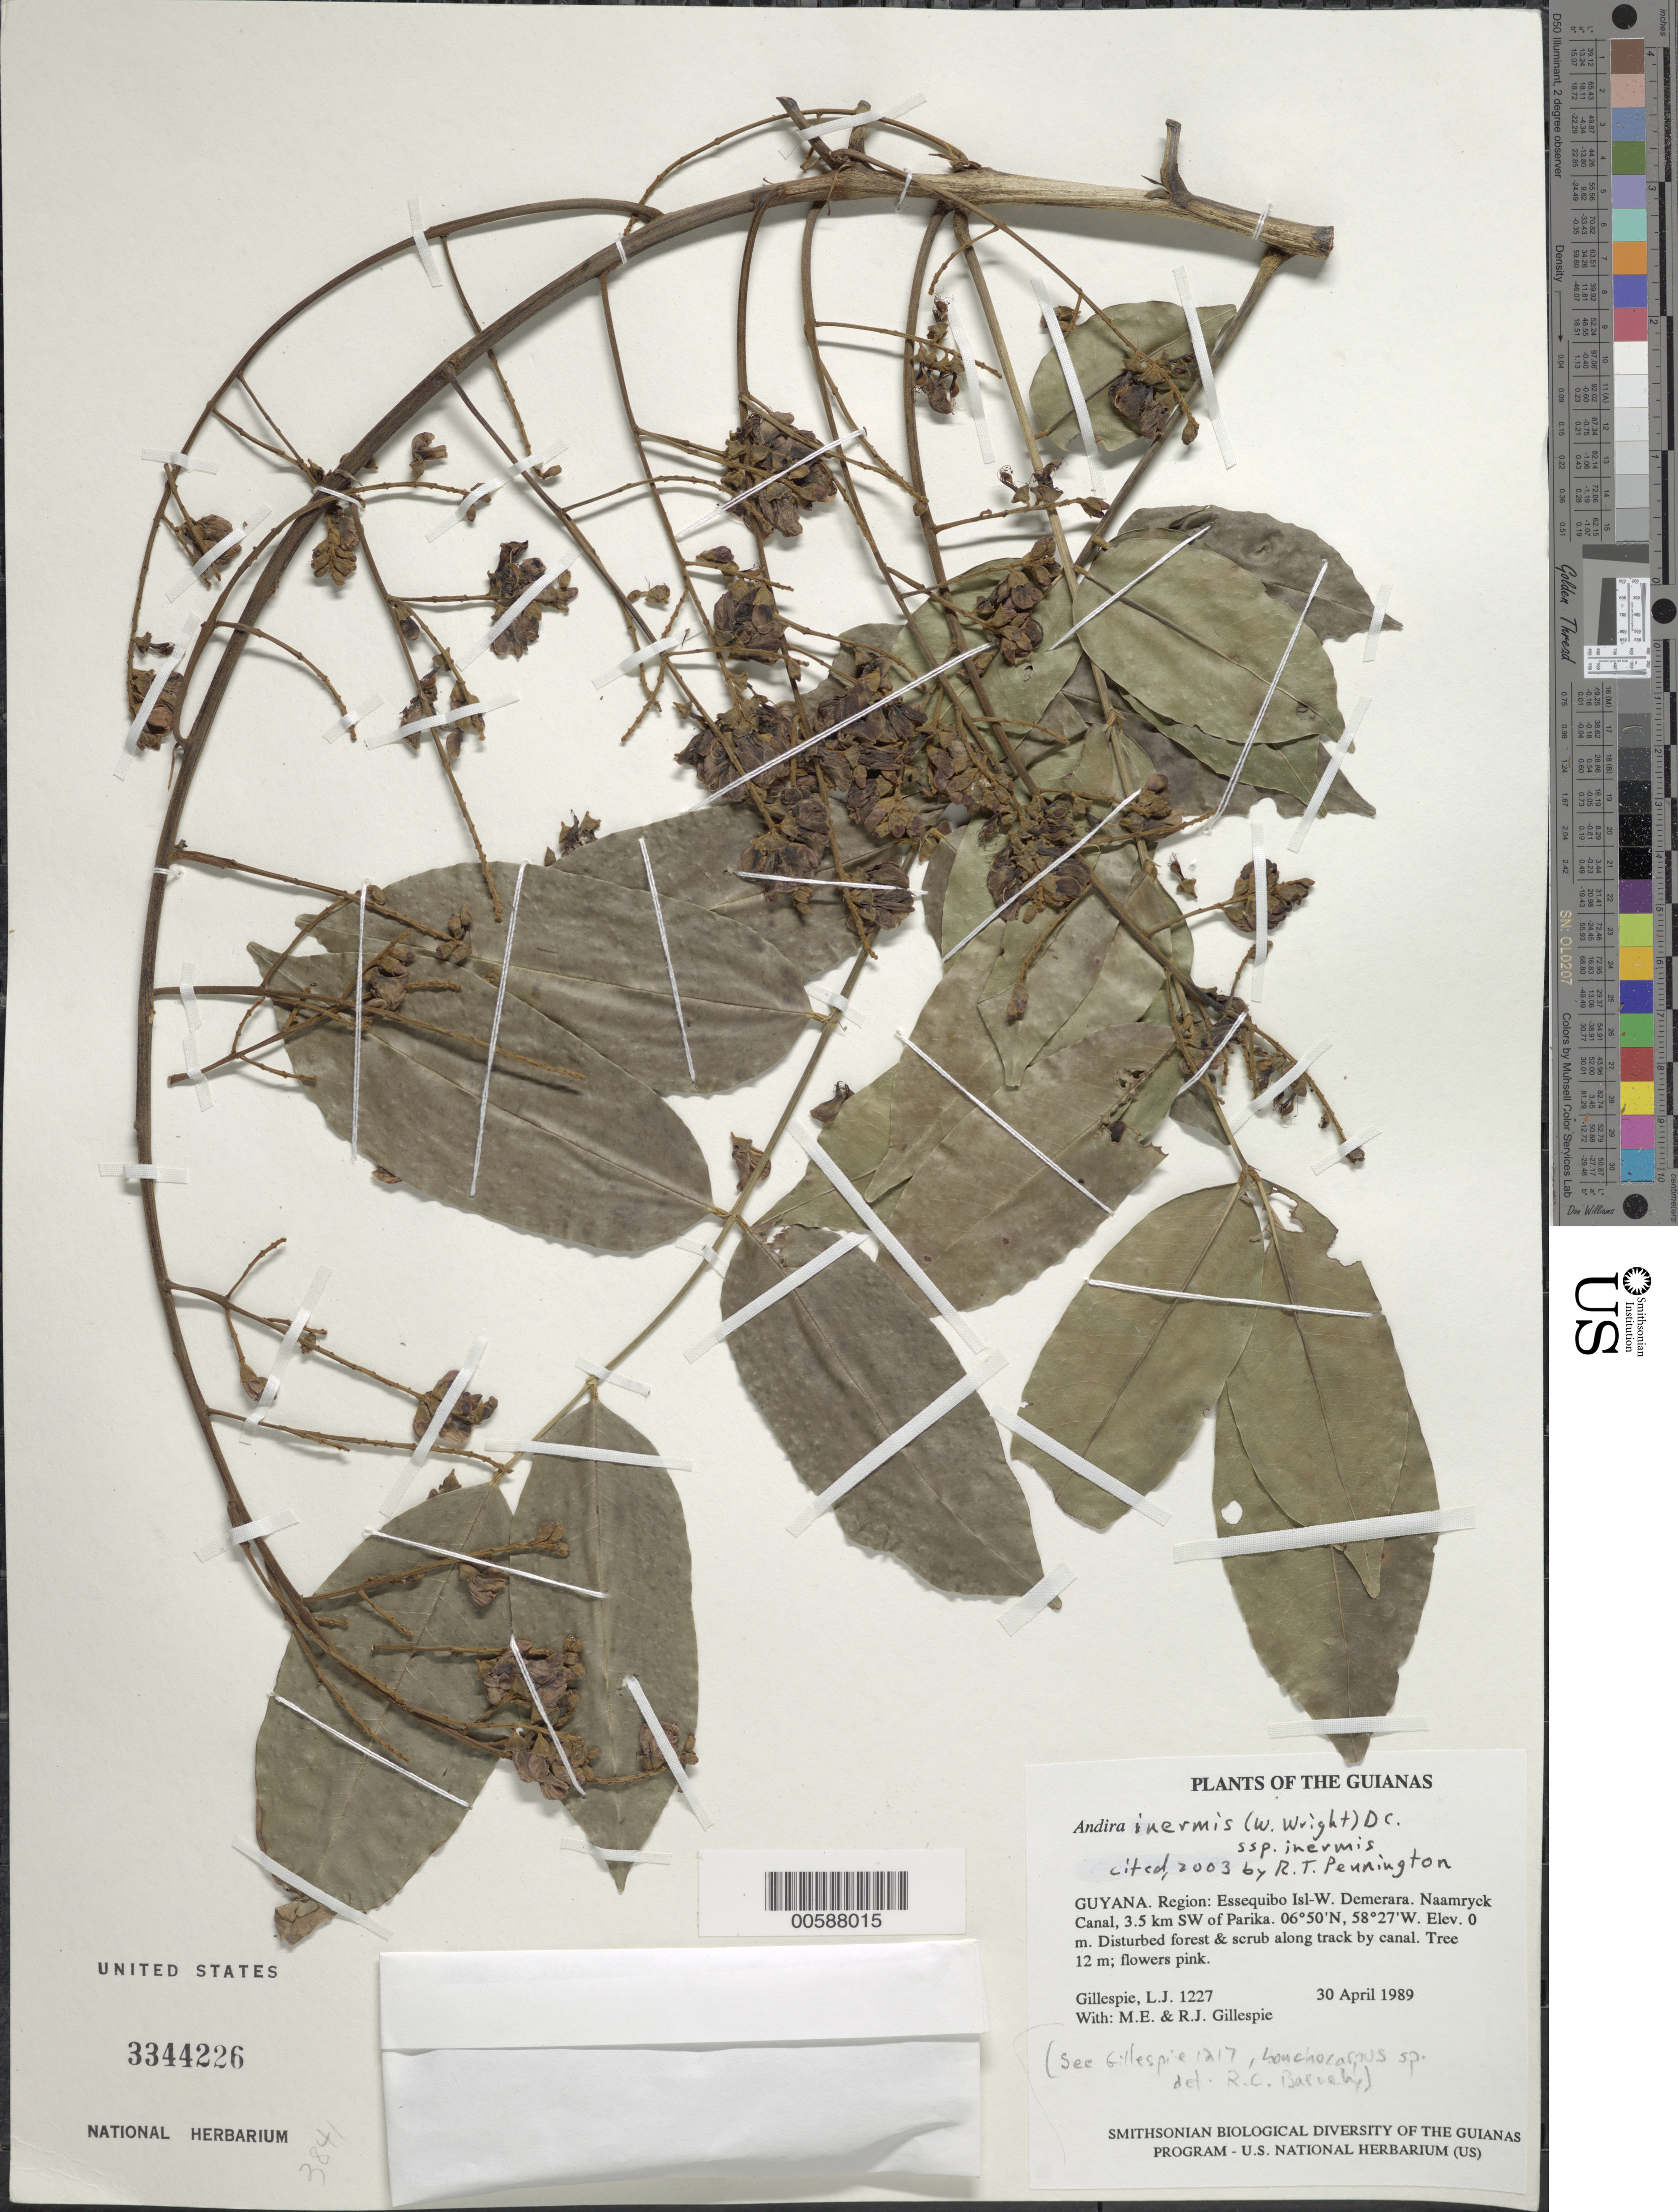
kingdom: Plantae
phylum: Tracheophyta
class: Magnoliopsida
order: Fabales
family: Fabaceae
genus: Andira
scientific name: Andira inermis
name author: (W. Wright) Kunth ex DC.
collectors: L. J. Gillespie, M. Gillespie & R. Gillespie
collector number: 1227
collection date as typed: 30 April 1989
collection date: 1989-04-30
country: Guyana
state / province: Essequibo Isl-W. Demerara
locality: Naamryck Canal, 3.5 km SW of Parika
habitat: Disturbed forest & scrub along track by canal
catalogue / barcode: US 3344226